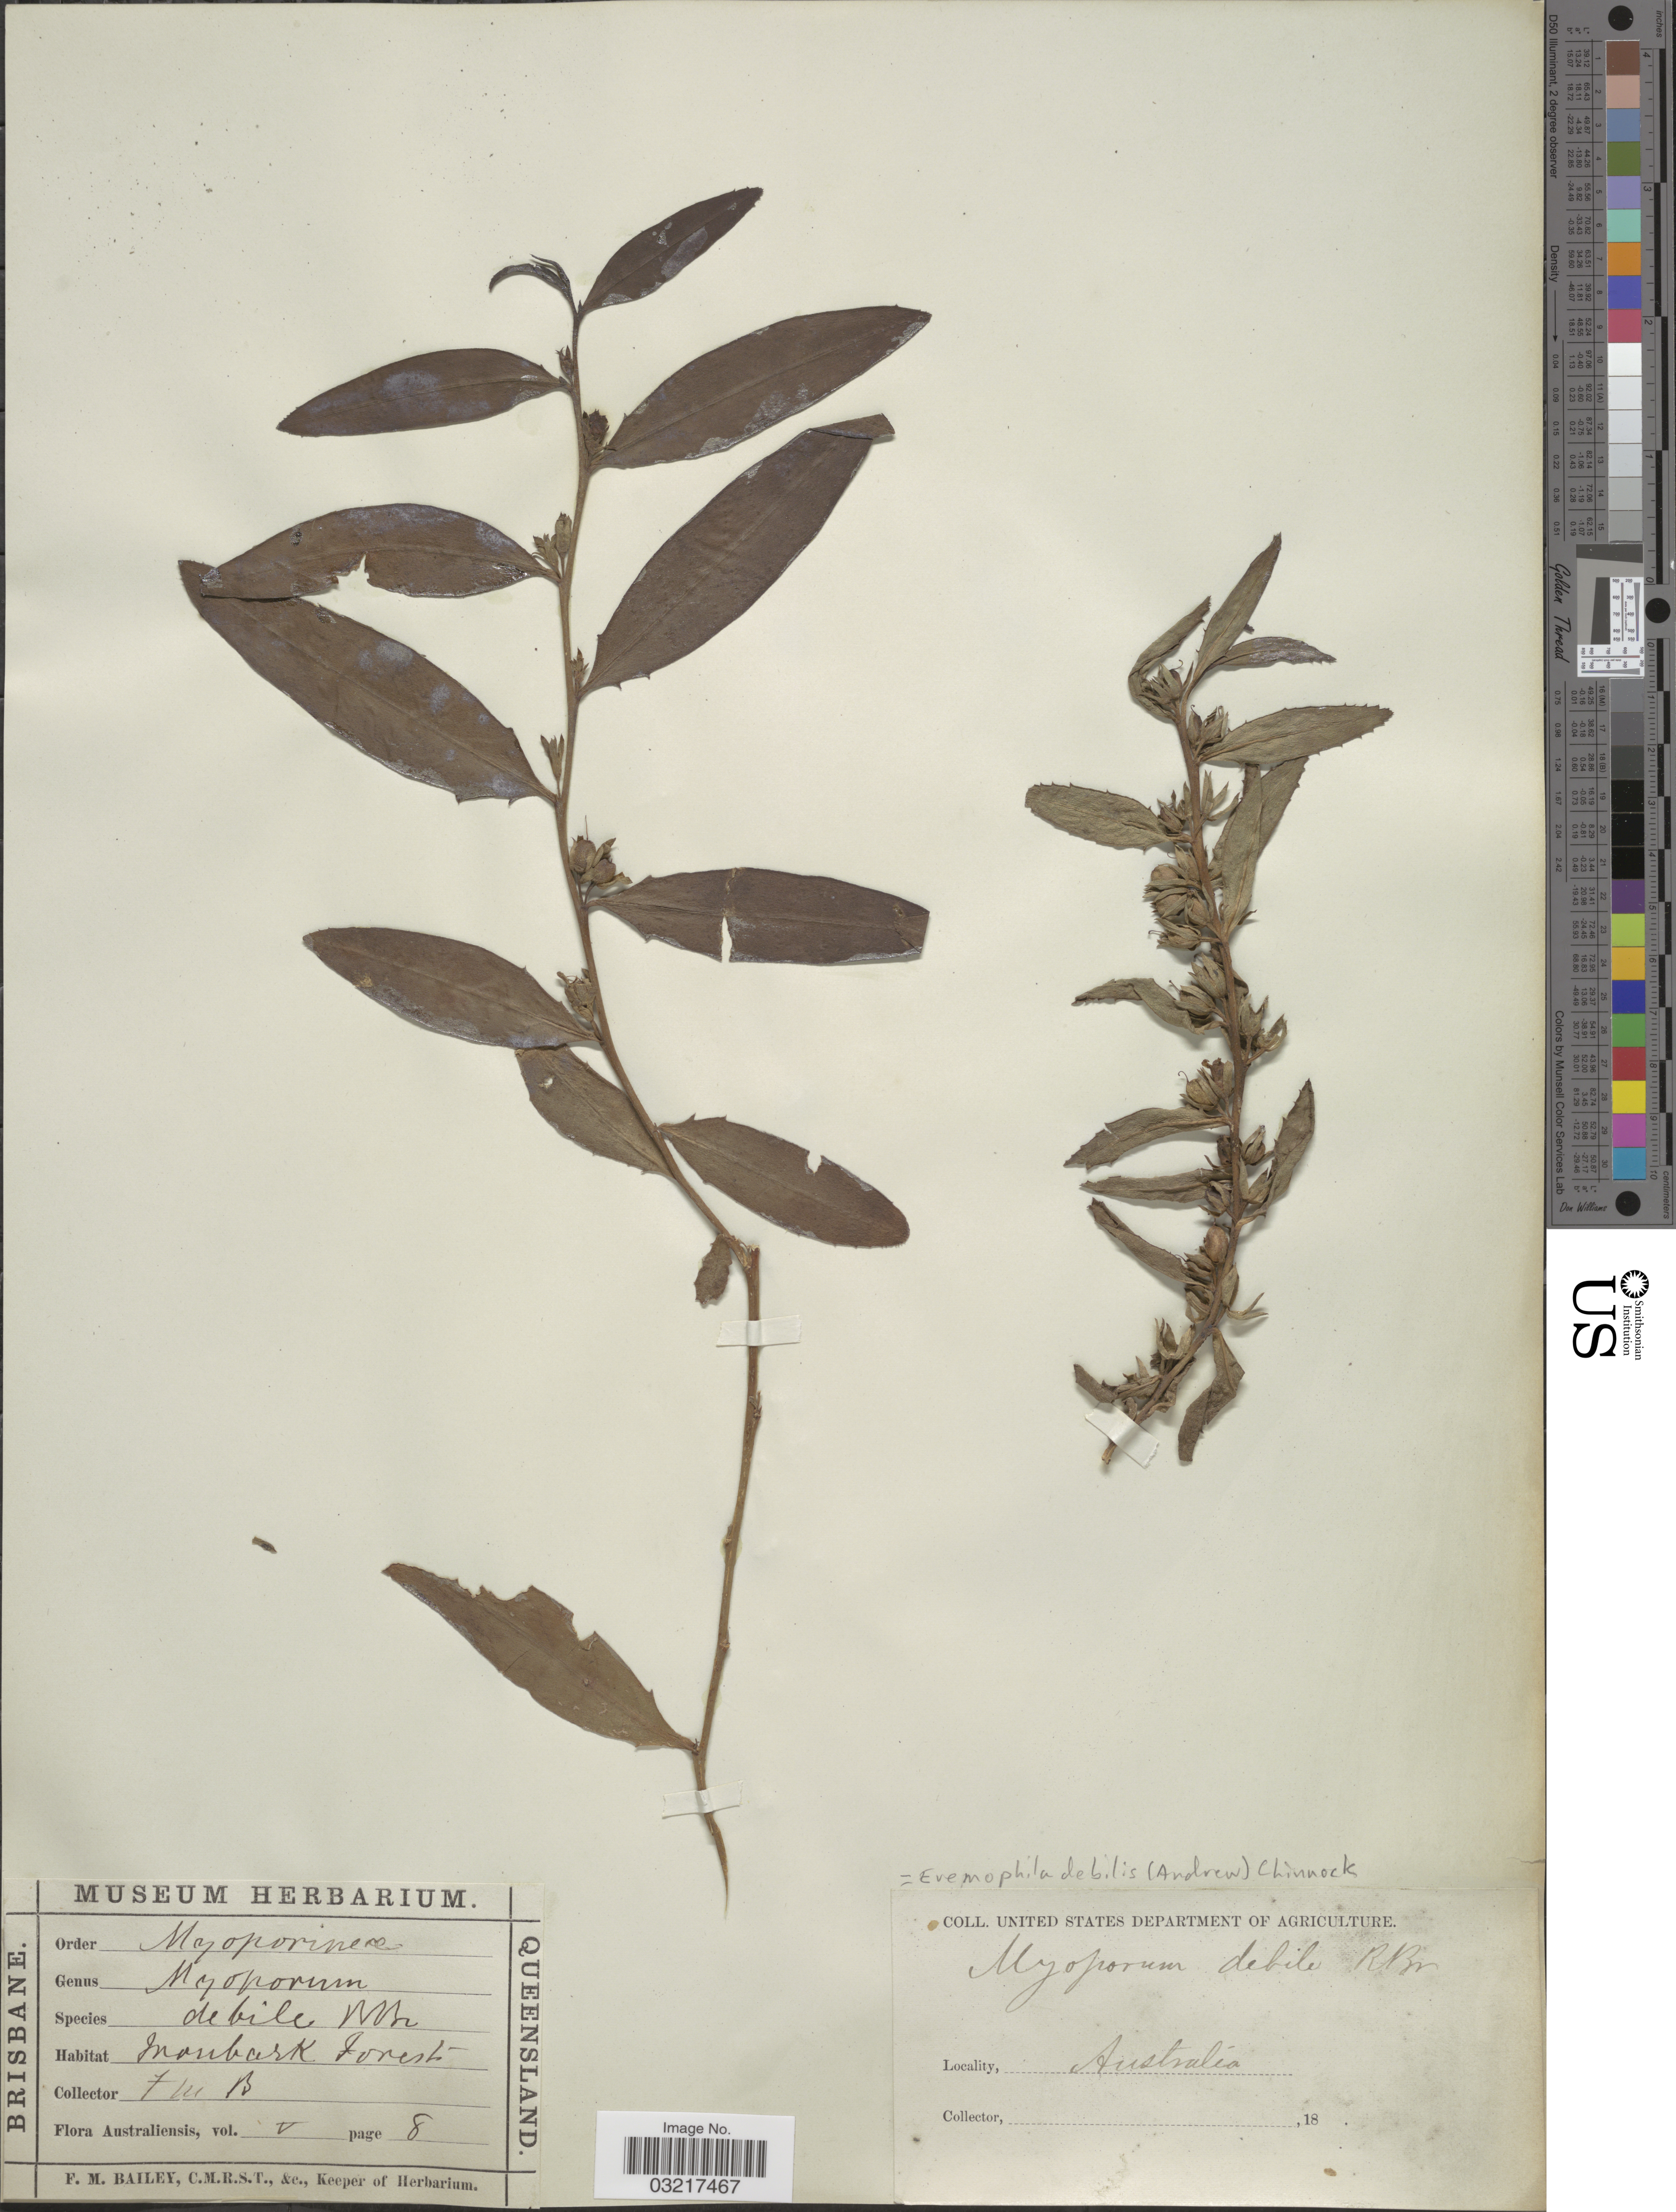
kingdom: Plantae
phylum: Tracheophyta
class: Magnoliopsida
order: Lamiales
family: Scrophulariaceae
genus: Eremophila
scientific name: Eremophila debilis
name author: (Schltr.) Chinnock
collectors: F. M. Bailey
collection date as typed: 18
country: Australia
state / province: Queensland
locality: Brisbane.